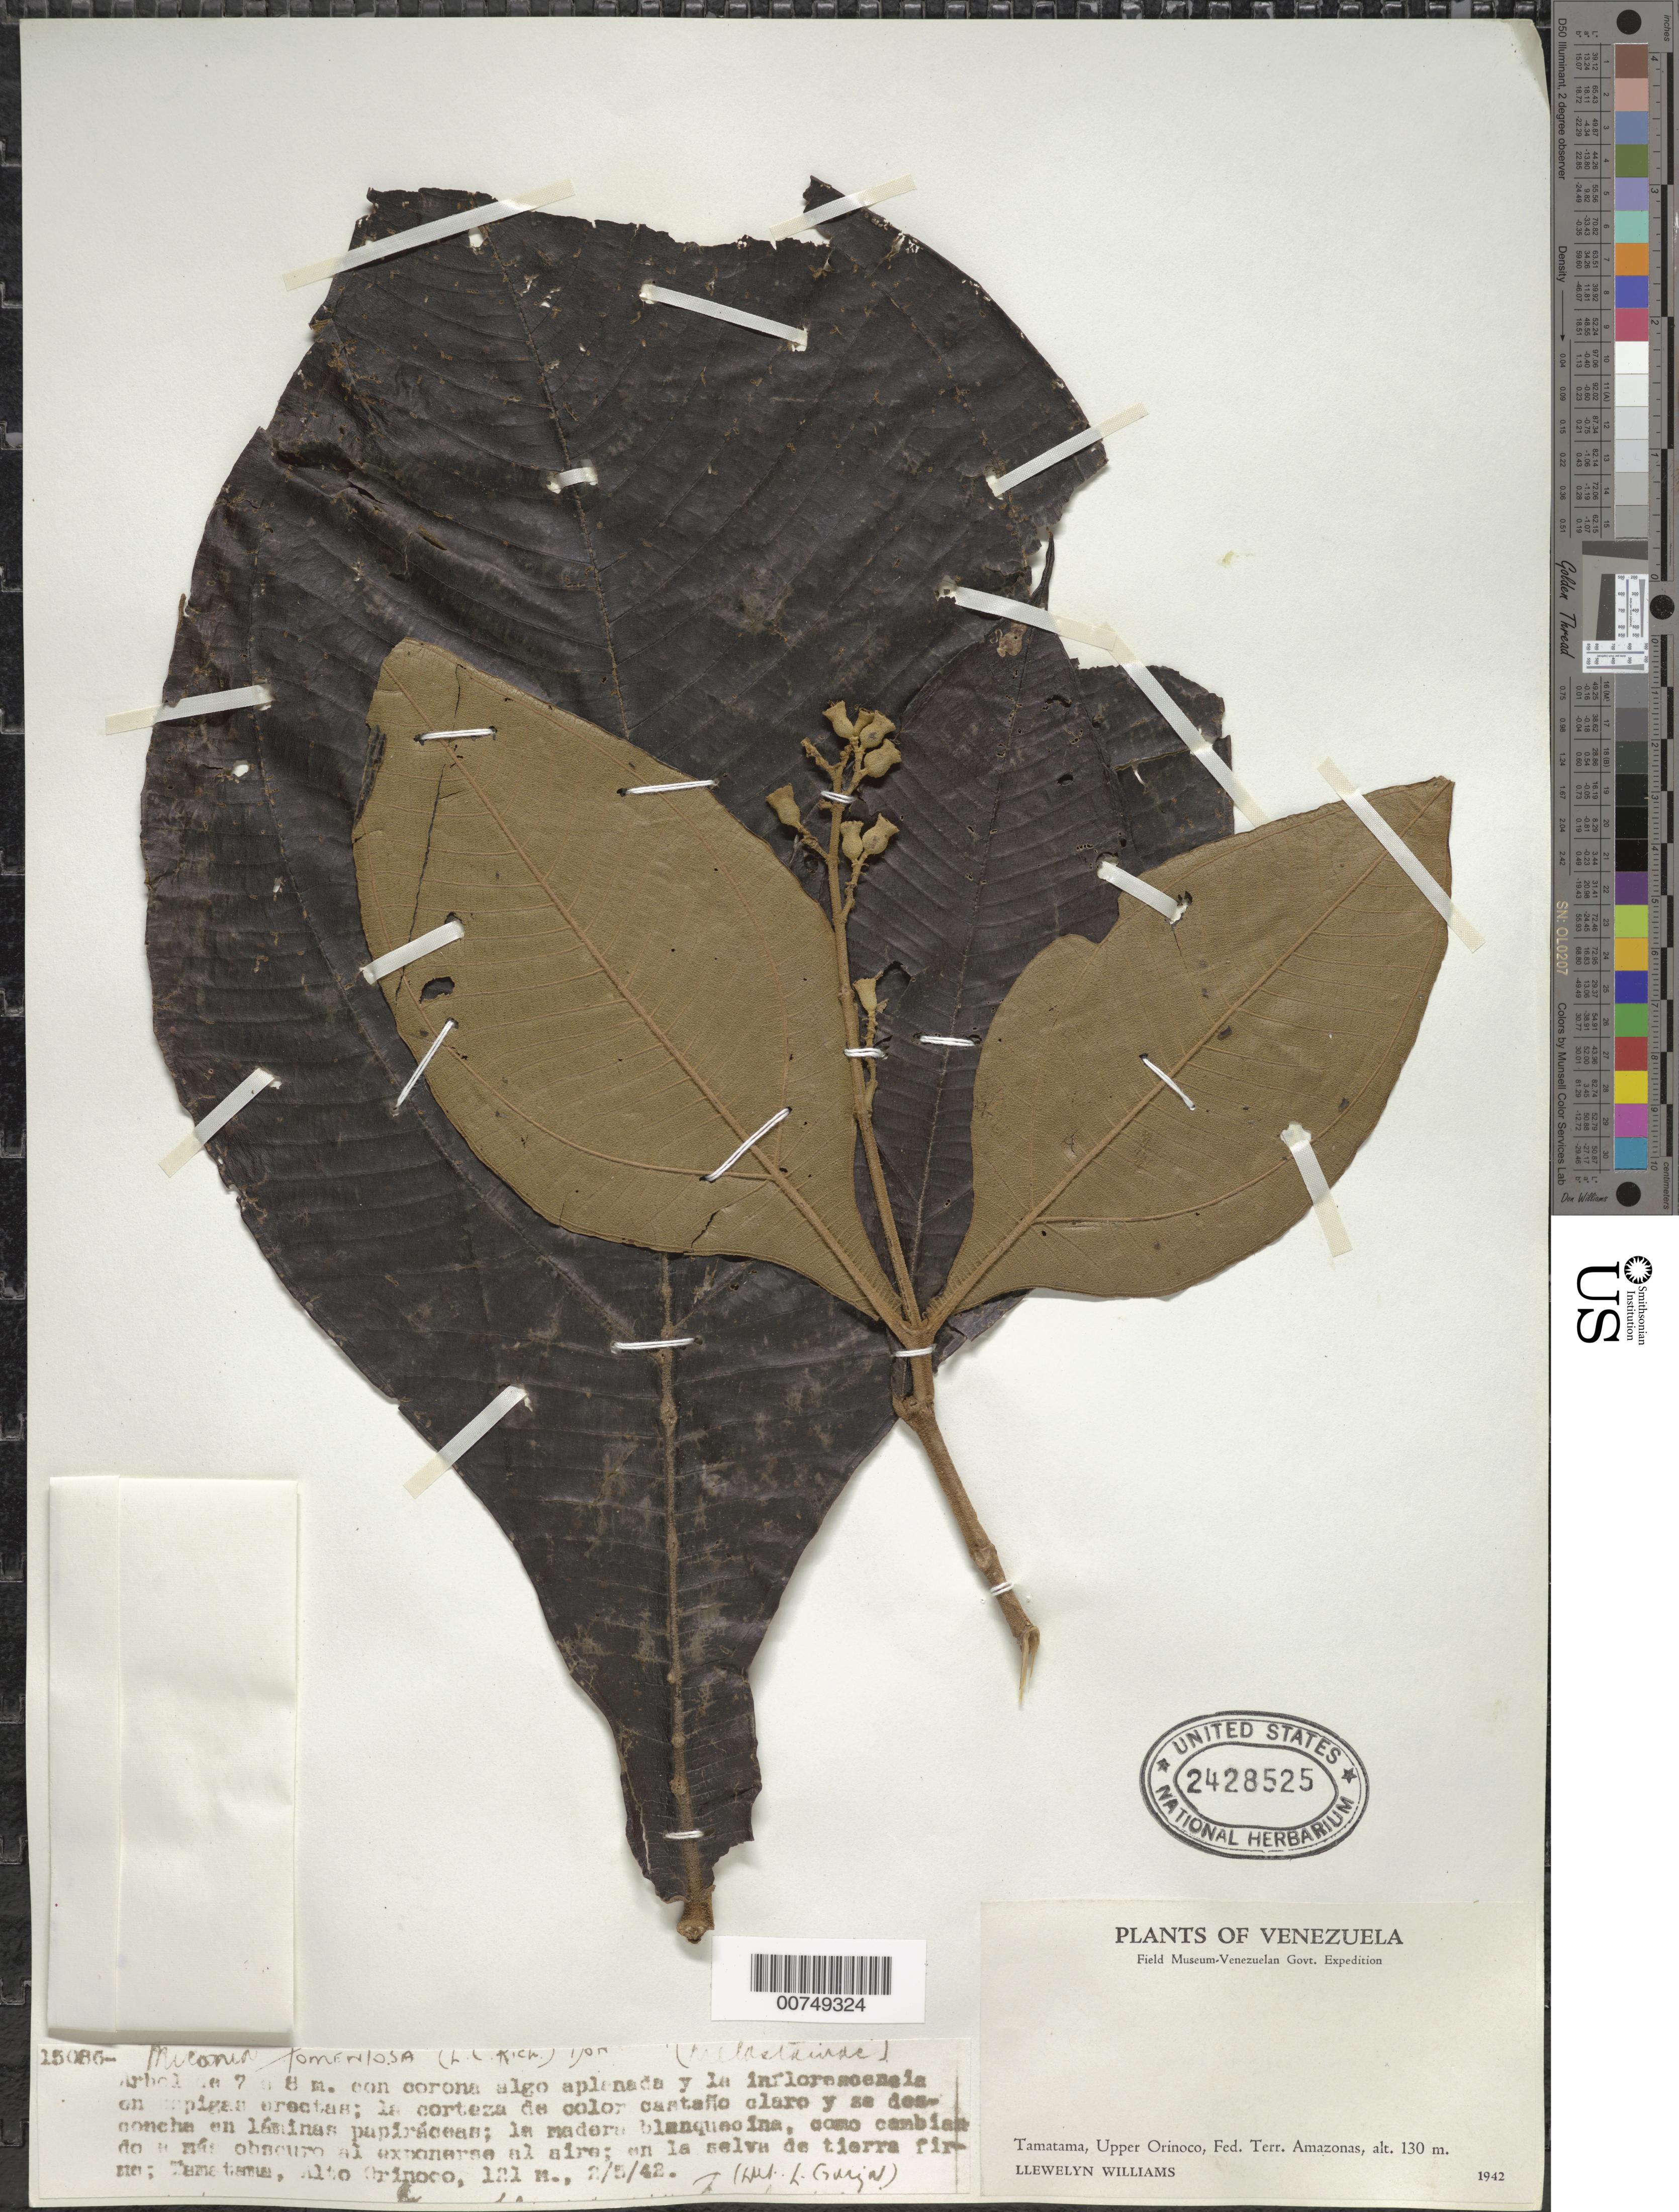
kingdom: Plantae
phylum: Tracheophyta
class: Magnoliopsida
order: Myrtales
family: Melastomataceae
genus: Miconia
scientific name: Miconia tomentosa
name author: (Rich.) D. Don ex DC.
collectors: Ll. Williams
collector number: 15066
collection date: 1942-05-02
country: Venezuela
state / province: Amazonas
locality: Tamatama, Upper Orinoco, Fed. Terr. Amazonas. Alto Orinoco.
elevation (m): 121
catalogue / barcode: US 2428525